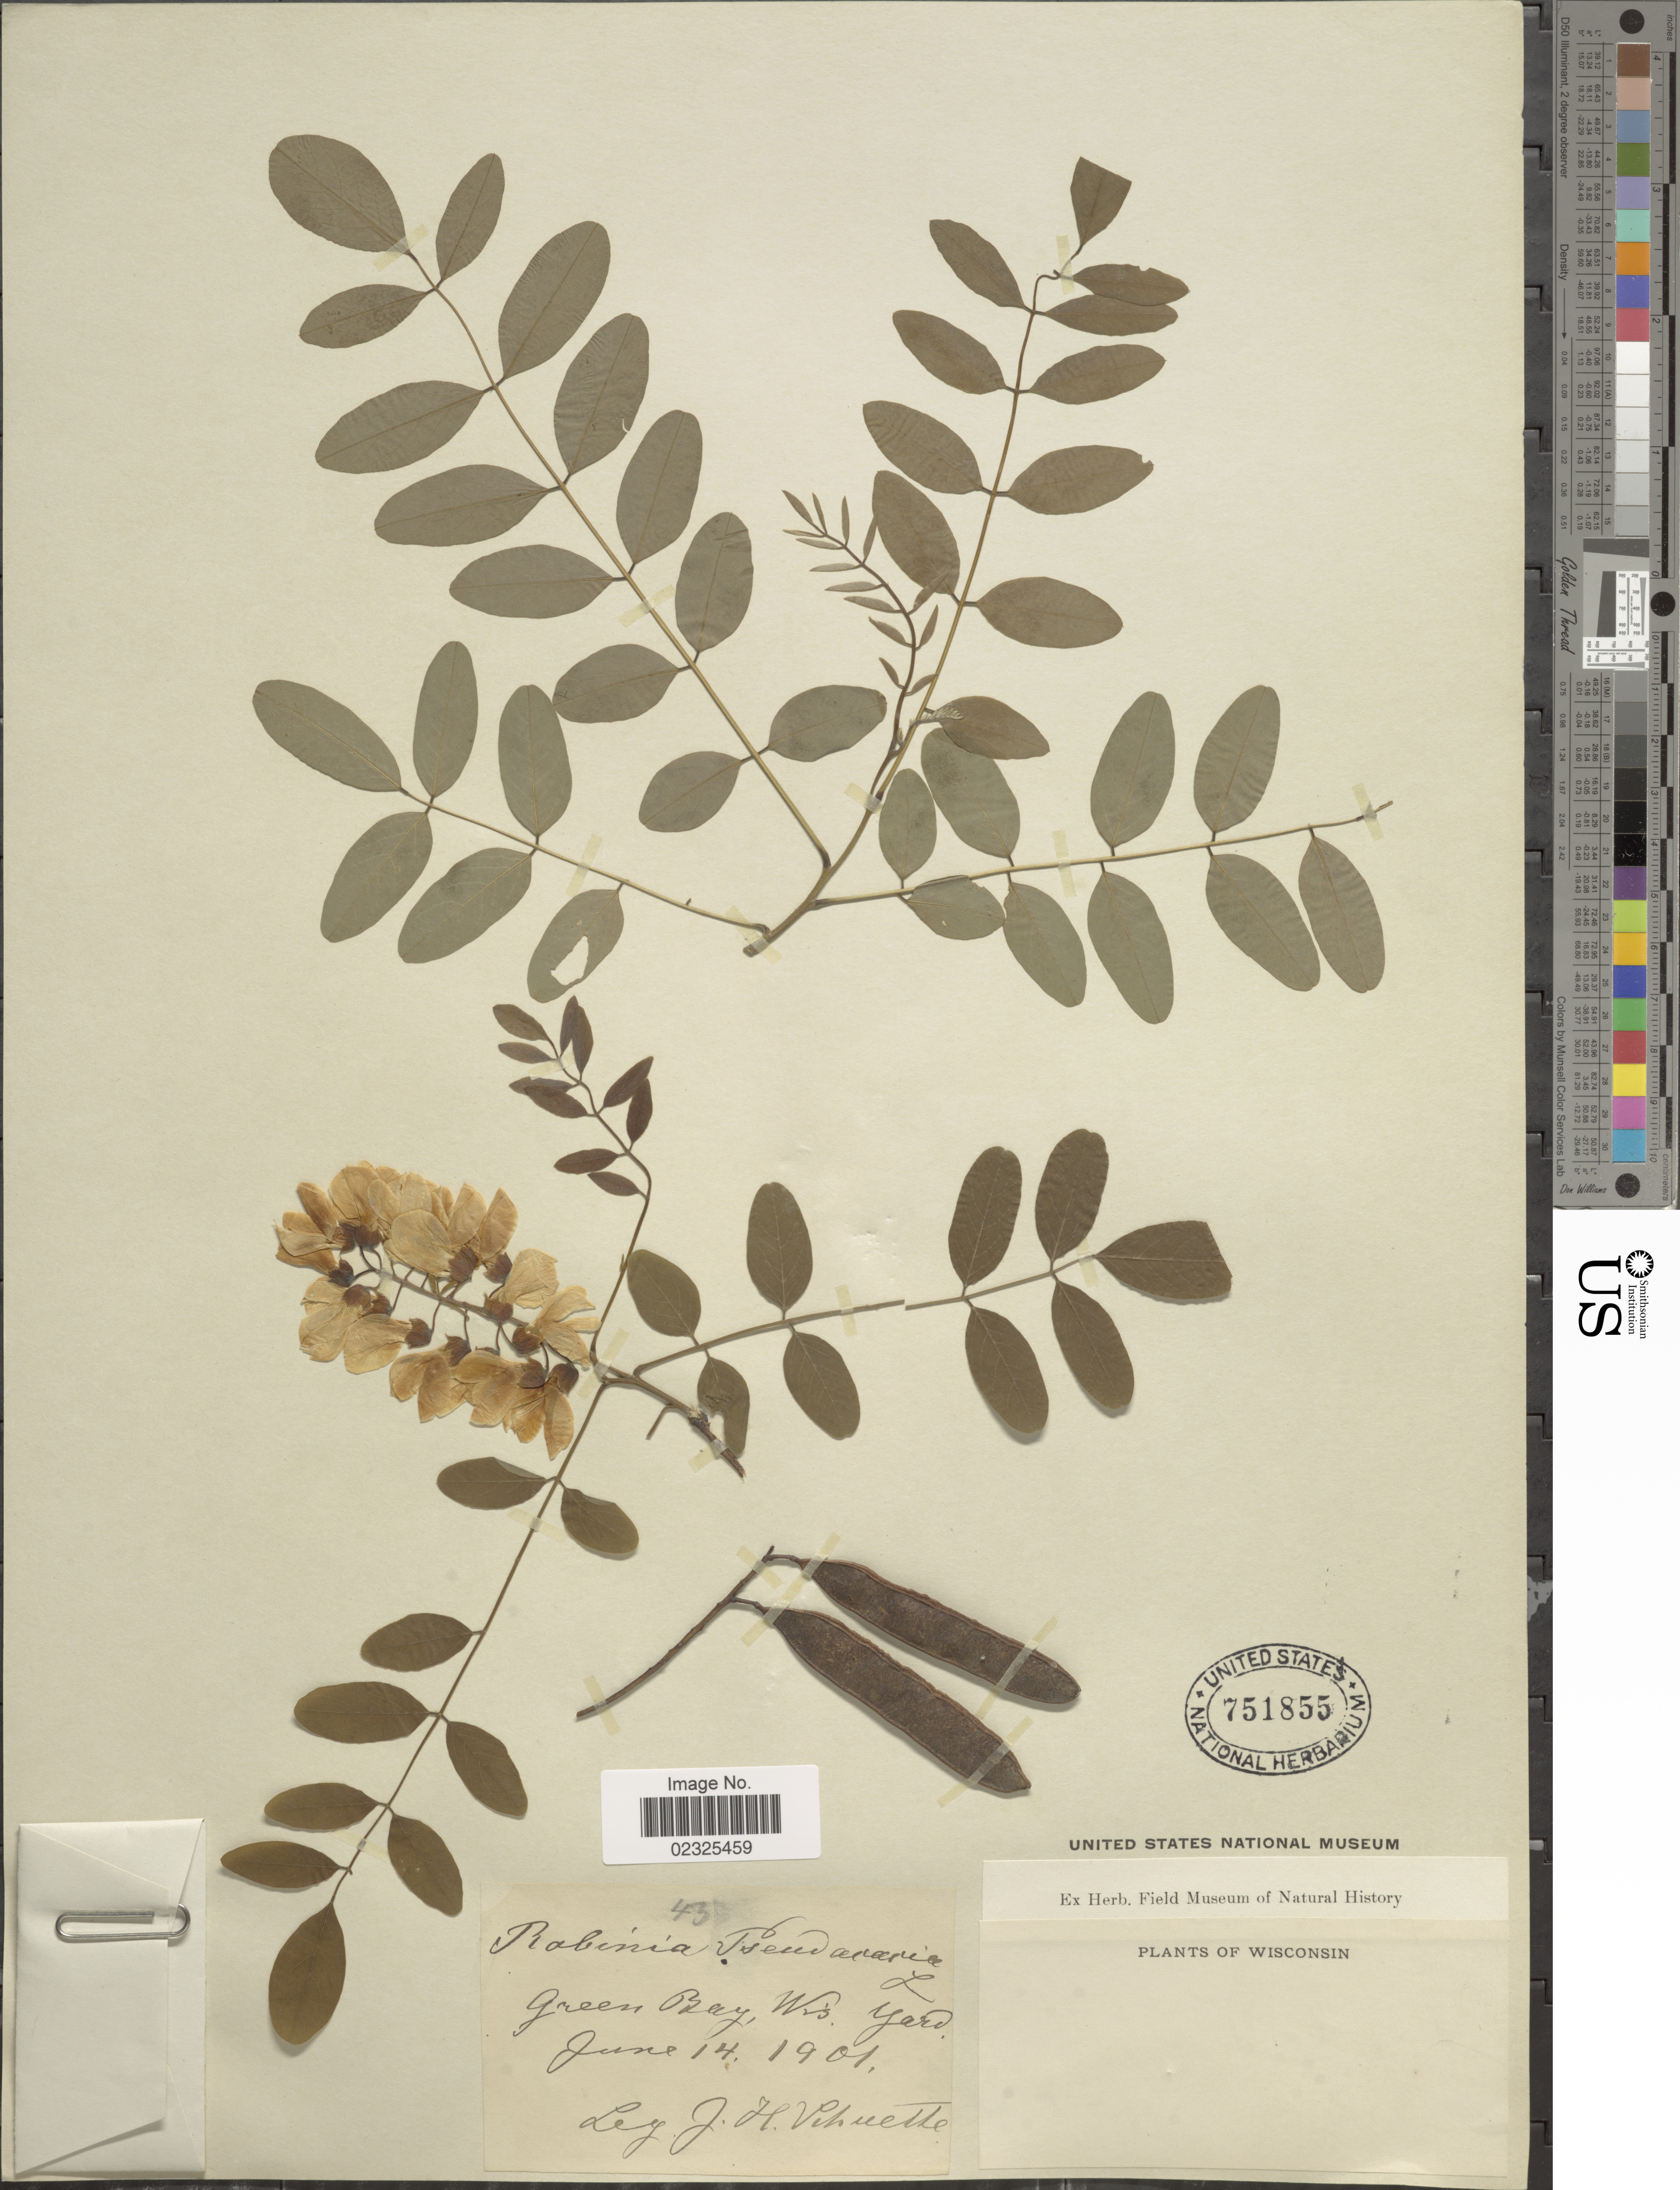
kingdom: Plantae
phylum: Tracheophyta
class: Magnoliopsida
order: Fabales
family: Fabaceae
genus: Robinia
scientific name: Robinia pseudoacacia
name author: L.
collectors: J. H. Schuette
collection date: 1901-06-14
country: United States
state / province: Wisconsin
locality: Green Bay, Yard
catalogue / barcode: US 751855